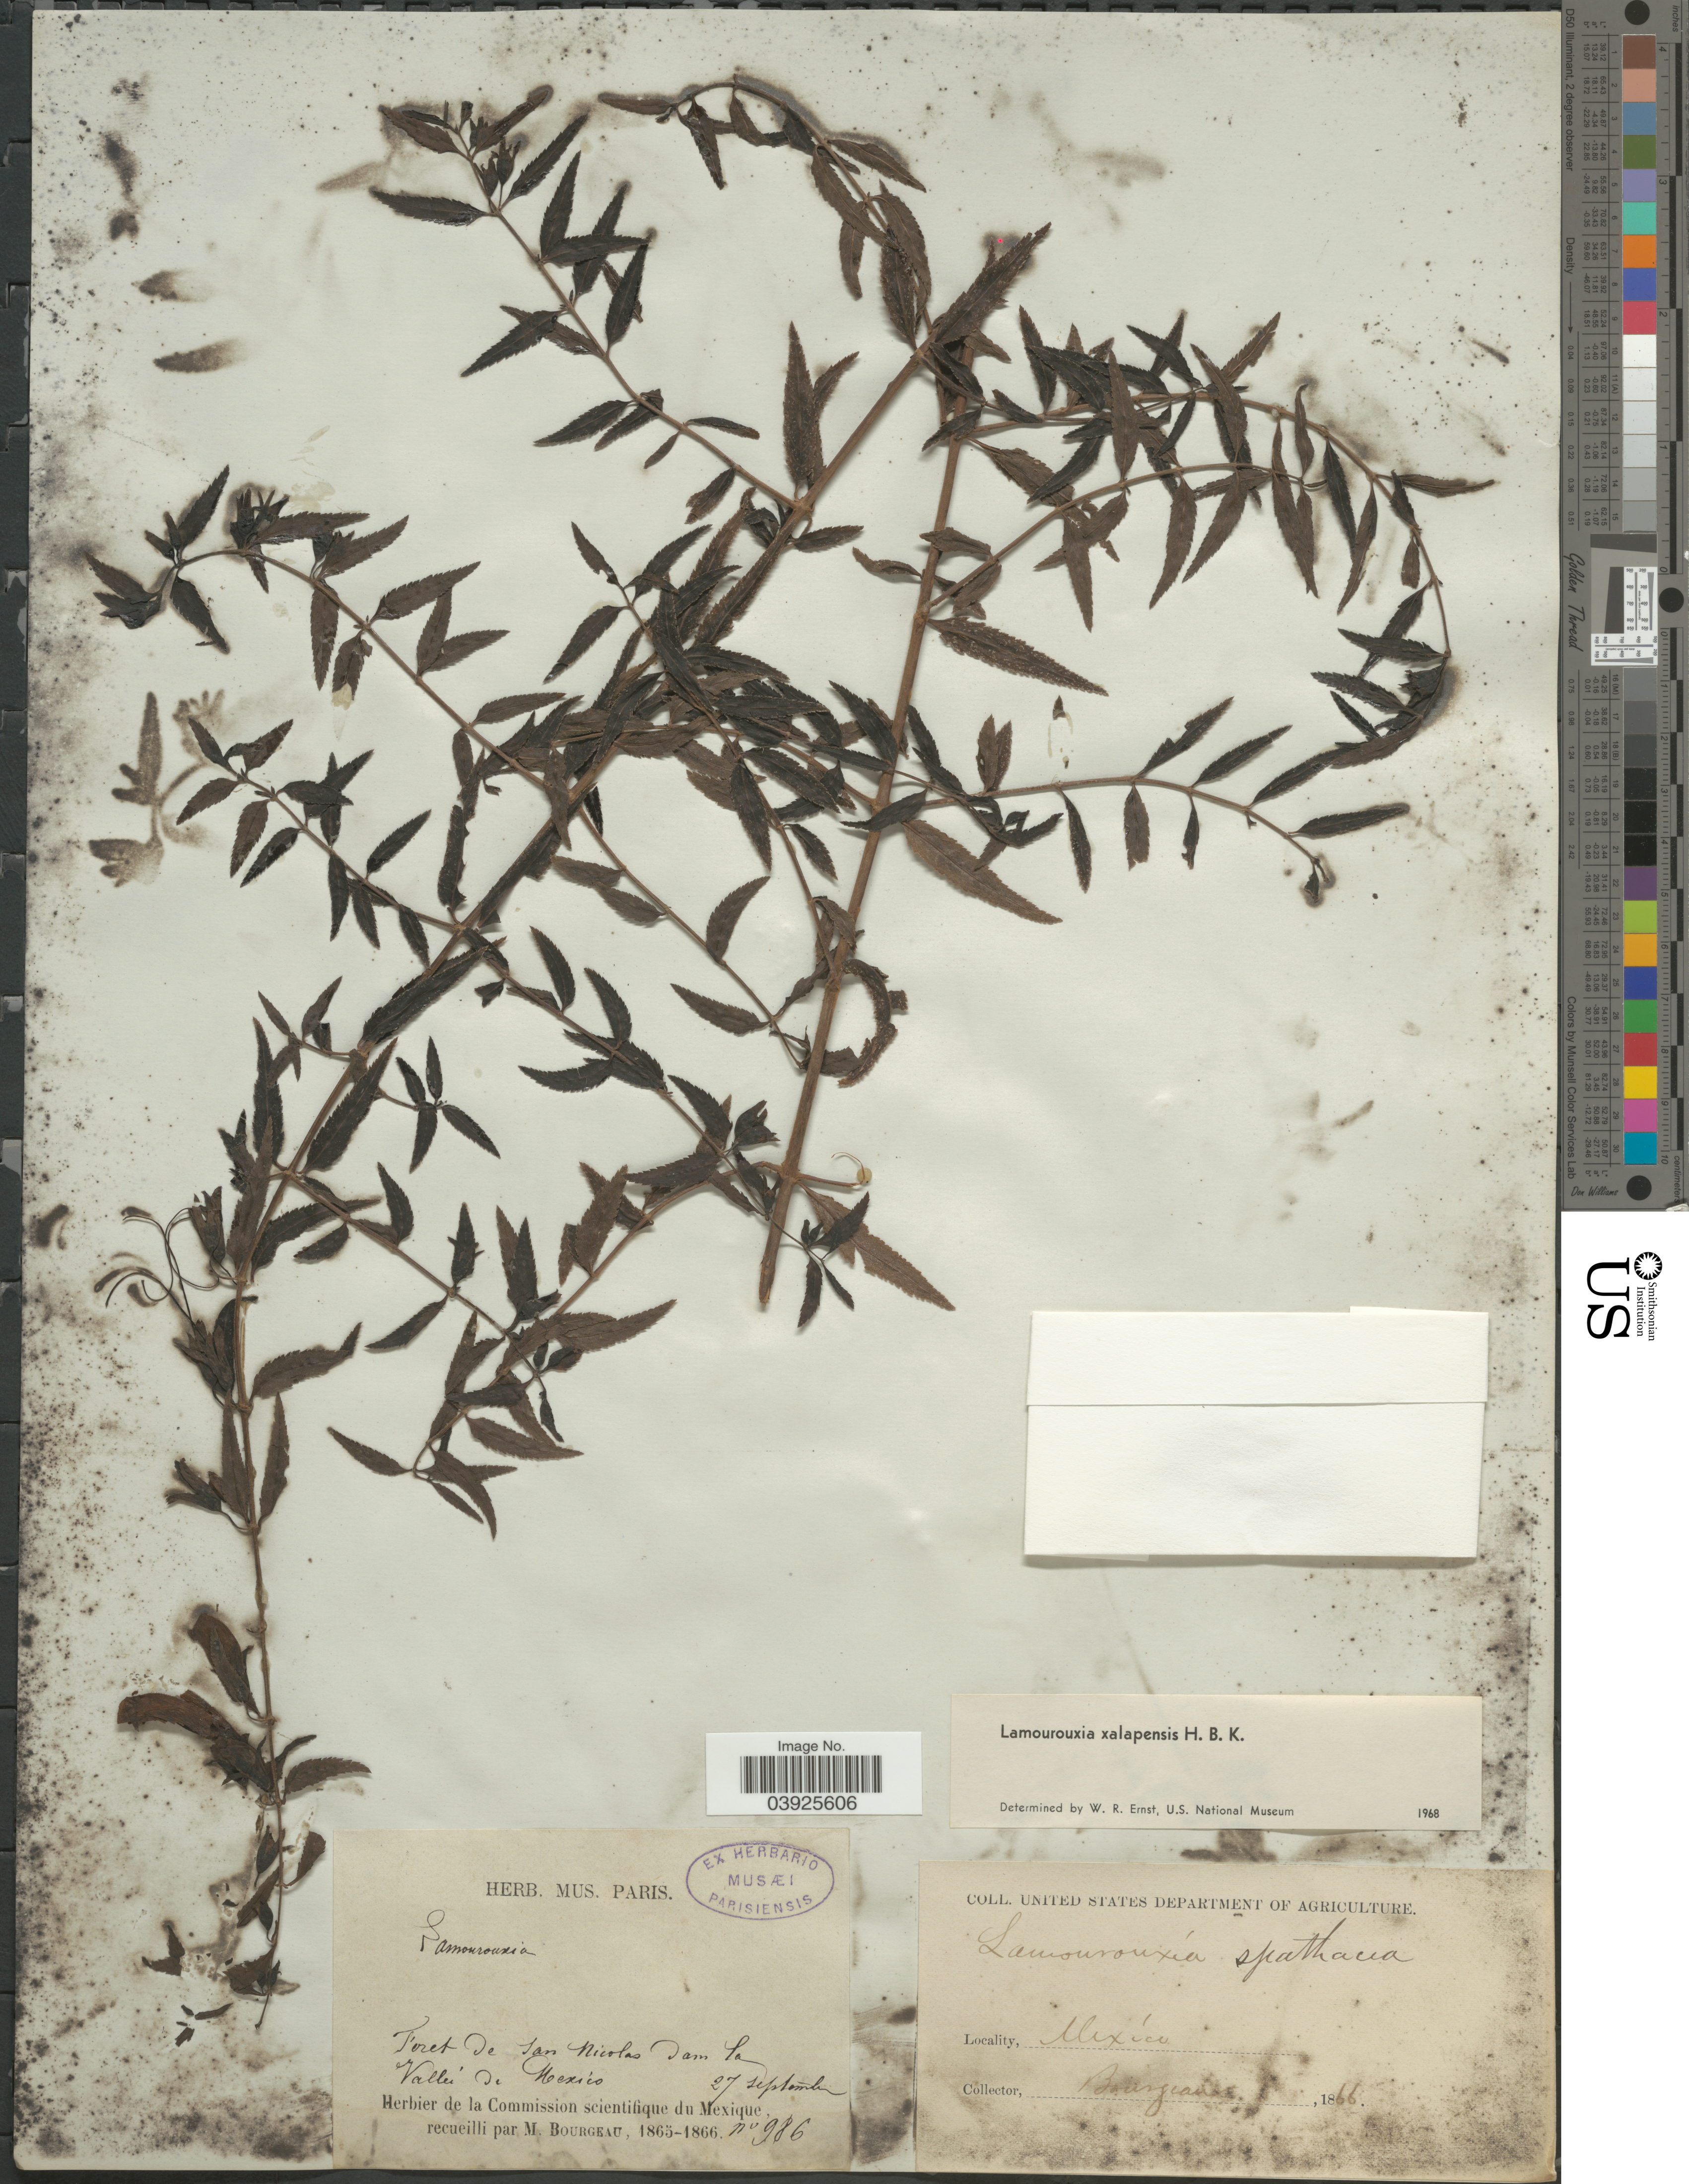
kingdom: Plantae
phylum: Tracheophyta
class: Magnoliopsida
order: Lamiales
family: Orobanchaceae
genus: Lamourouxia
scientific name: Lamourouxia xalapensis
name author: Kunth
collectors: M. Bourgeau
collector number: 986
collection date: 1866-09-27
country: Mexico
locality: Foret de San Micolas dans la Vallée de Mexico.